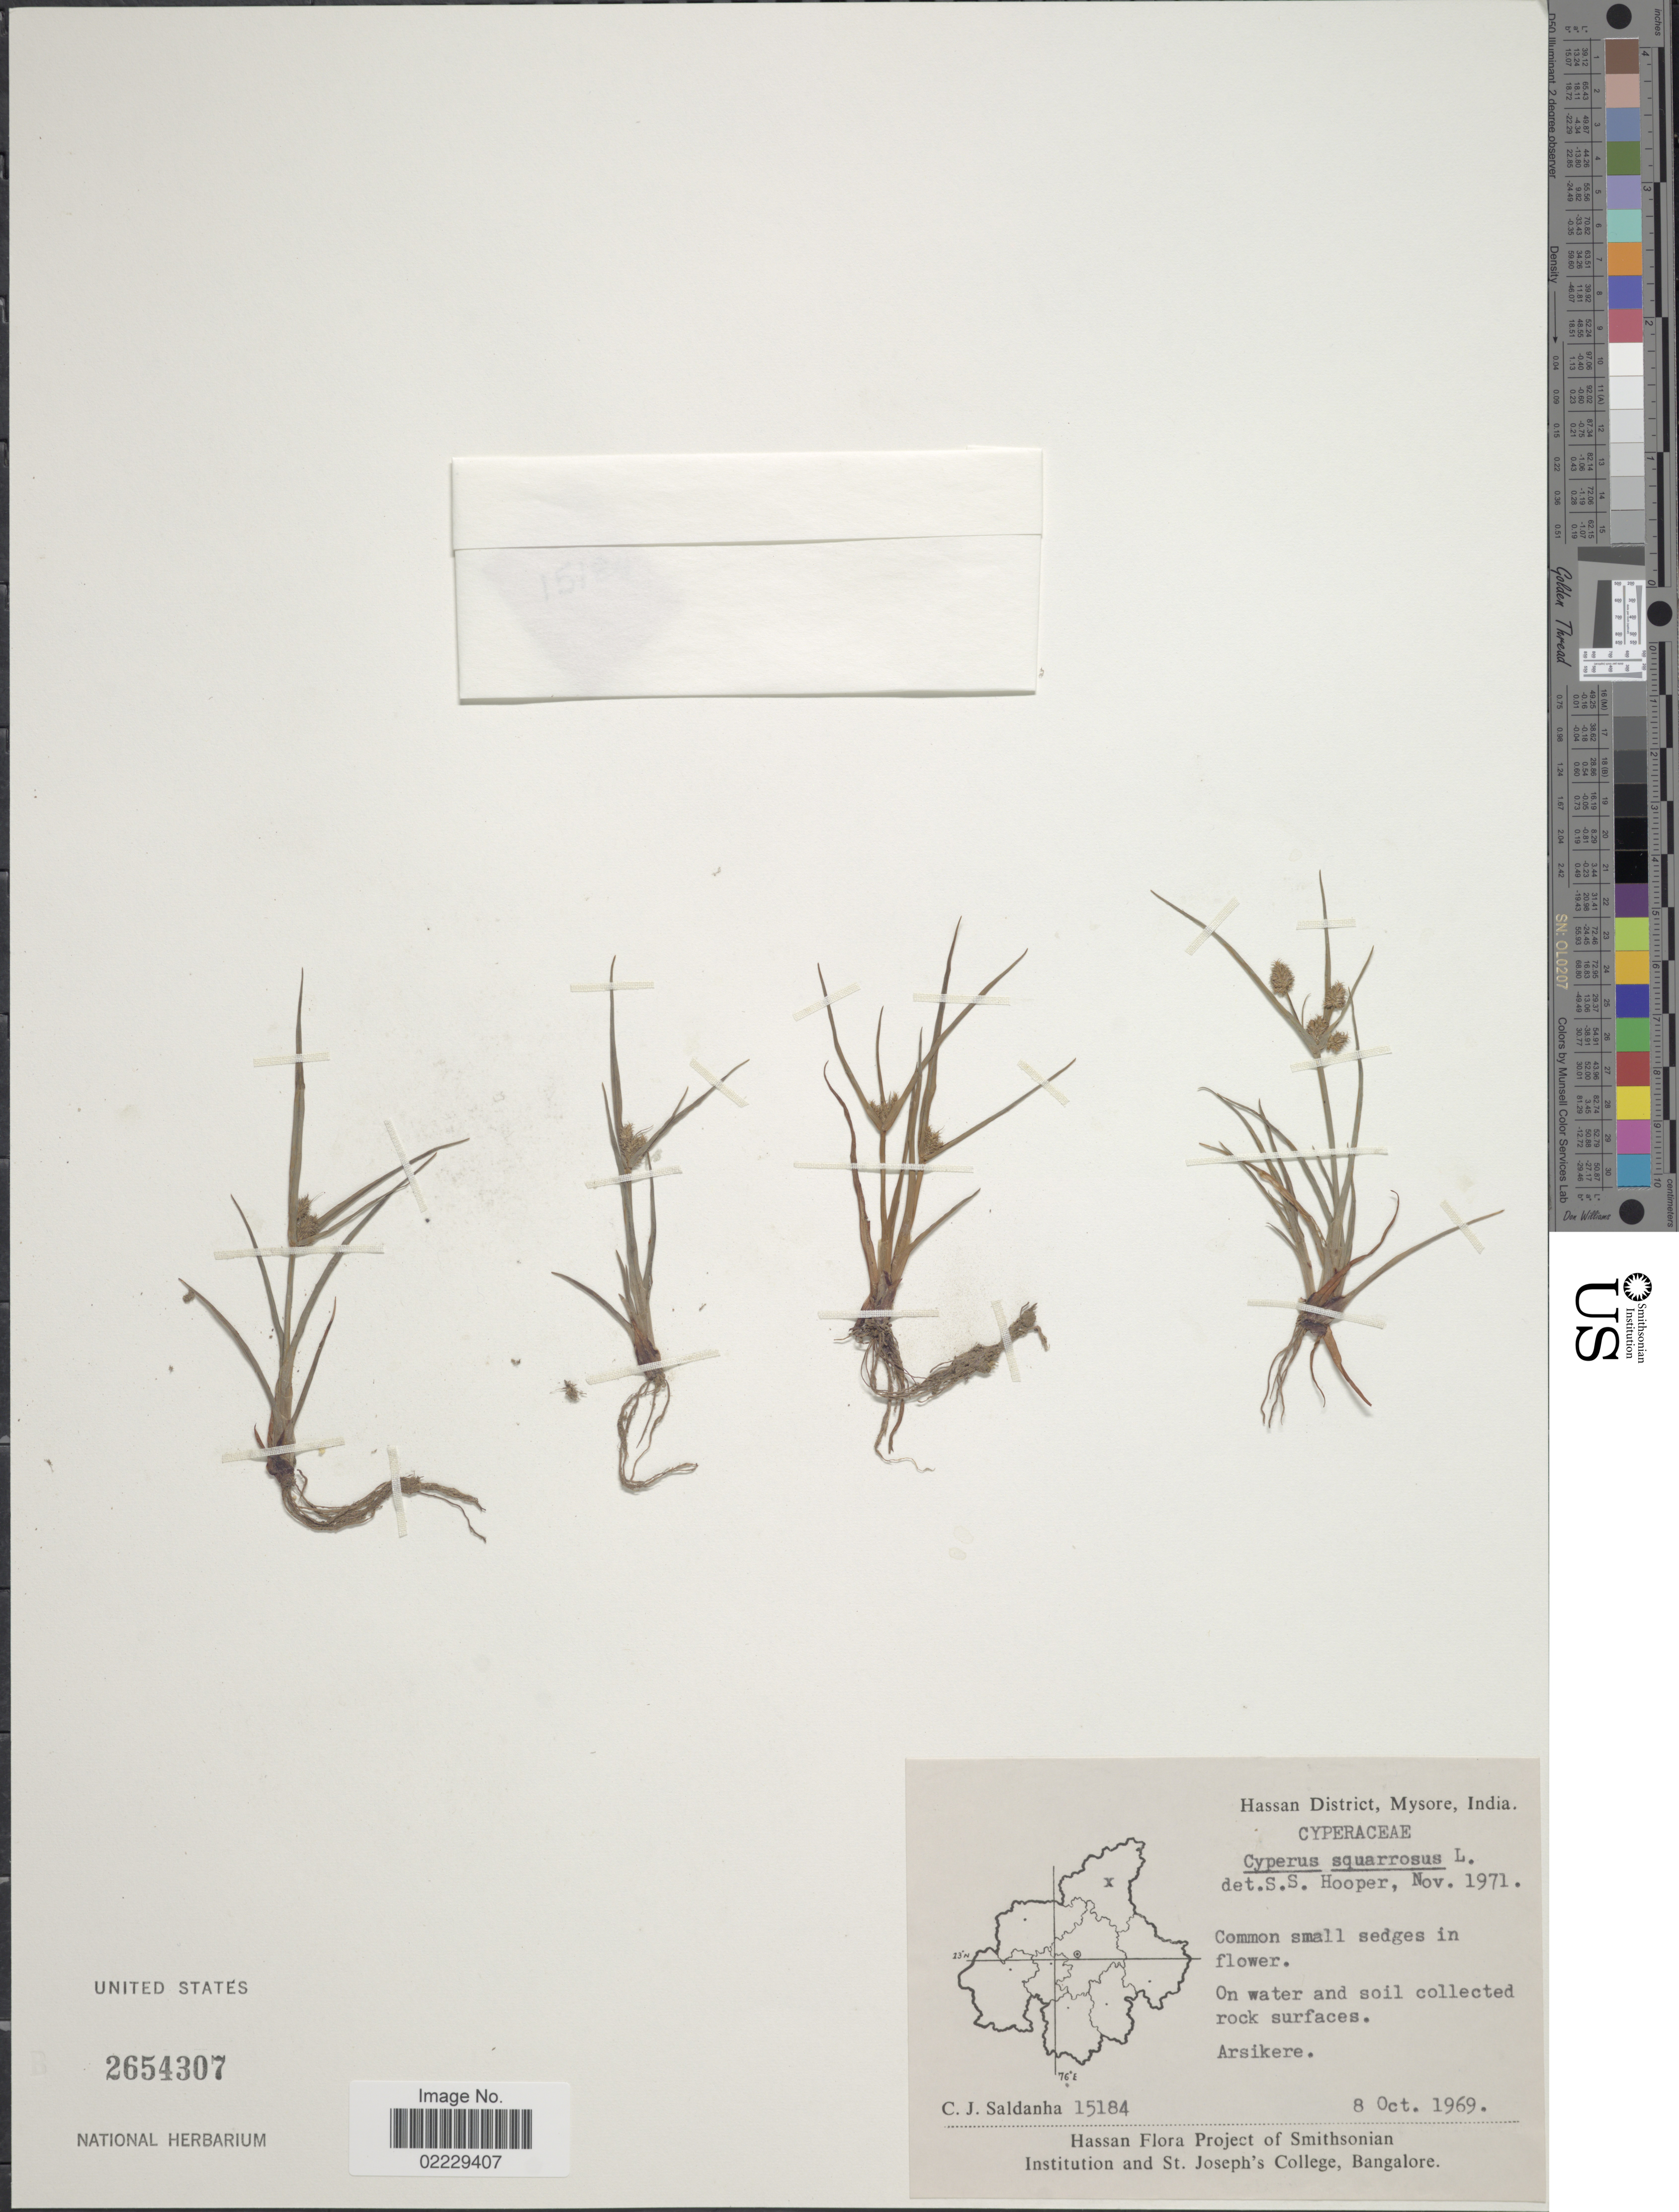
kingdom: Plantae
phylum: Tracheophyta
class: Liliopsida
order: Poales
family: Cyperaceae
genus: Cyperus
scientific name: Cyperus squarrosus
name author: L.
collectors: C. J. Saldanha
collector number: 15184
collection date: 1969-10-08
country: India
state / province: Karnataka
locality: Hassan District, Mysore, Arsikere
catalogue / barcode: US 2654307